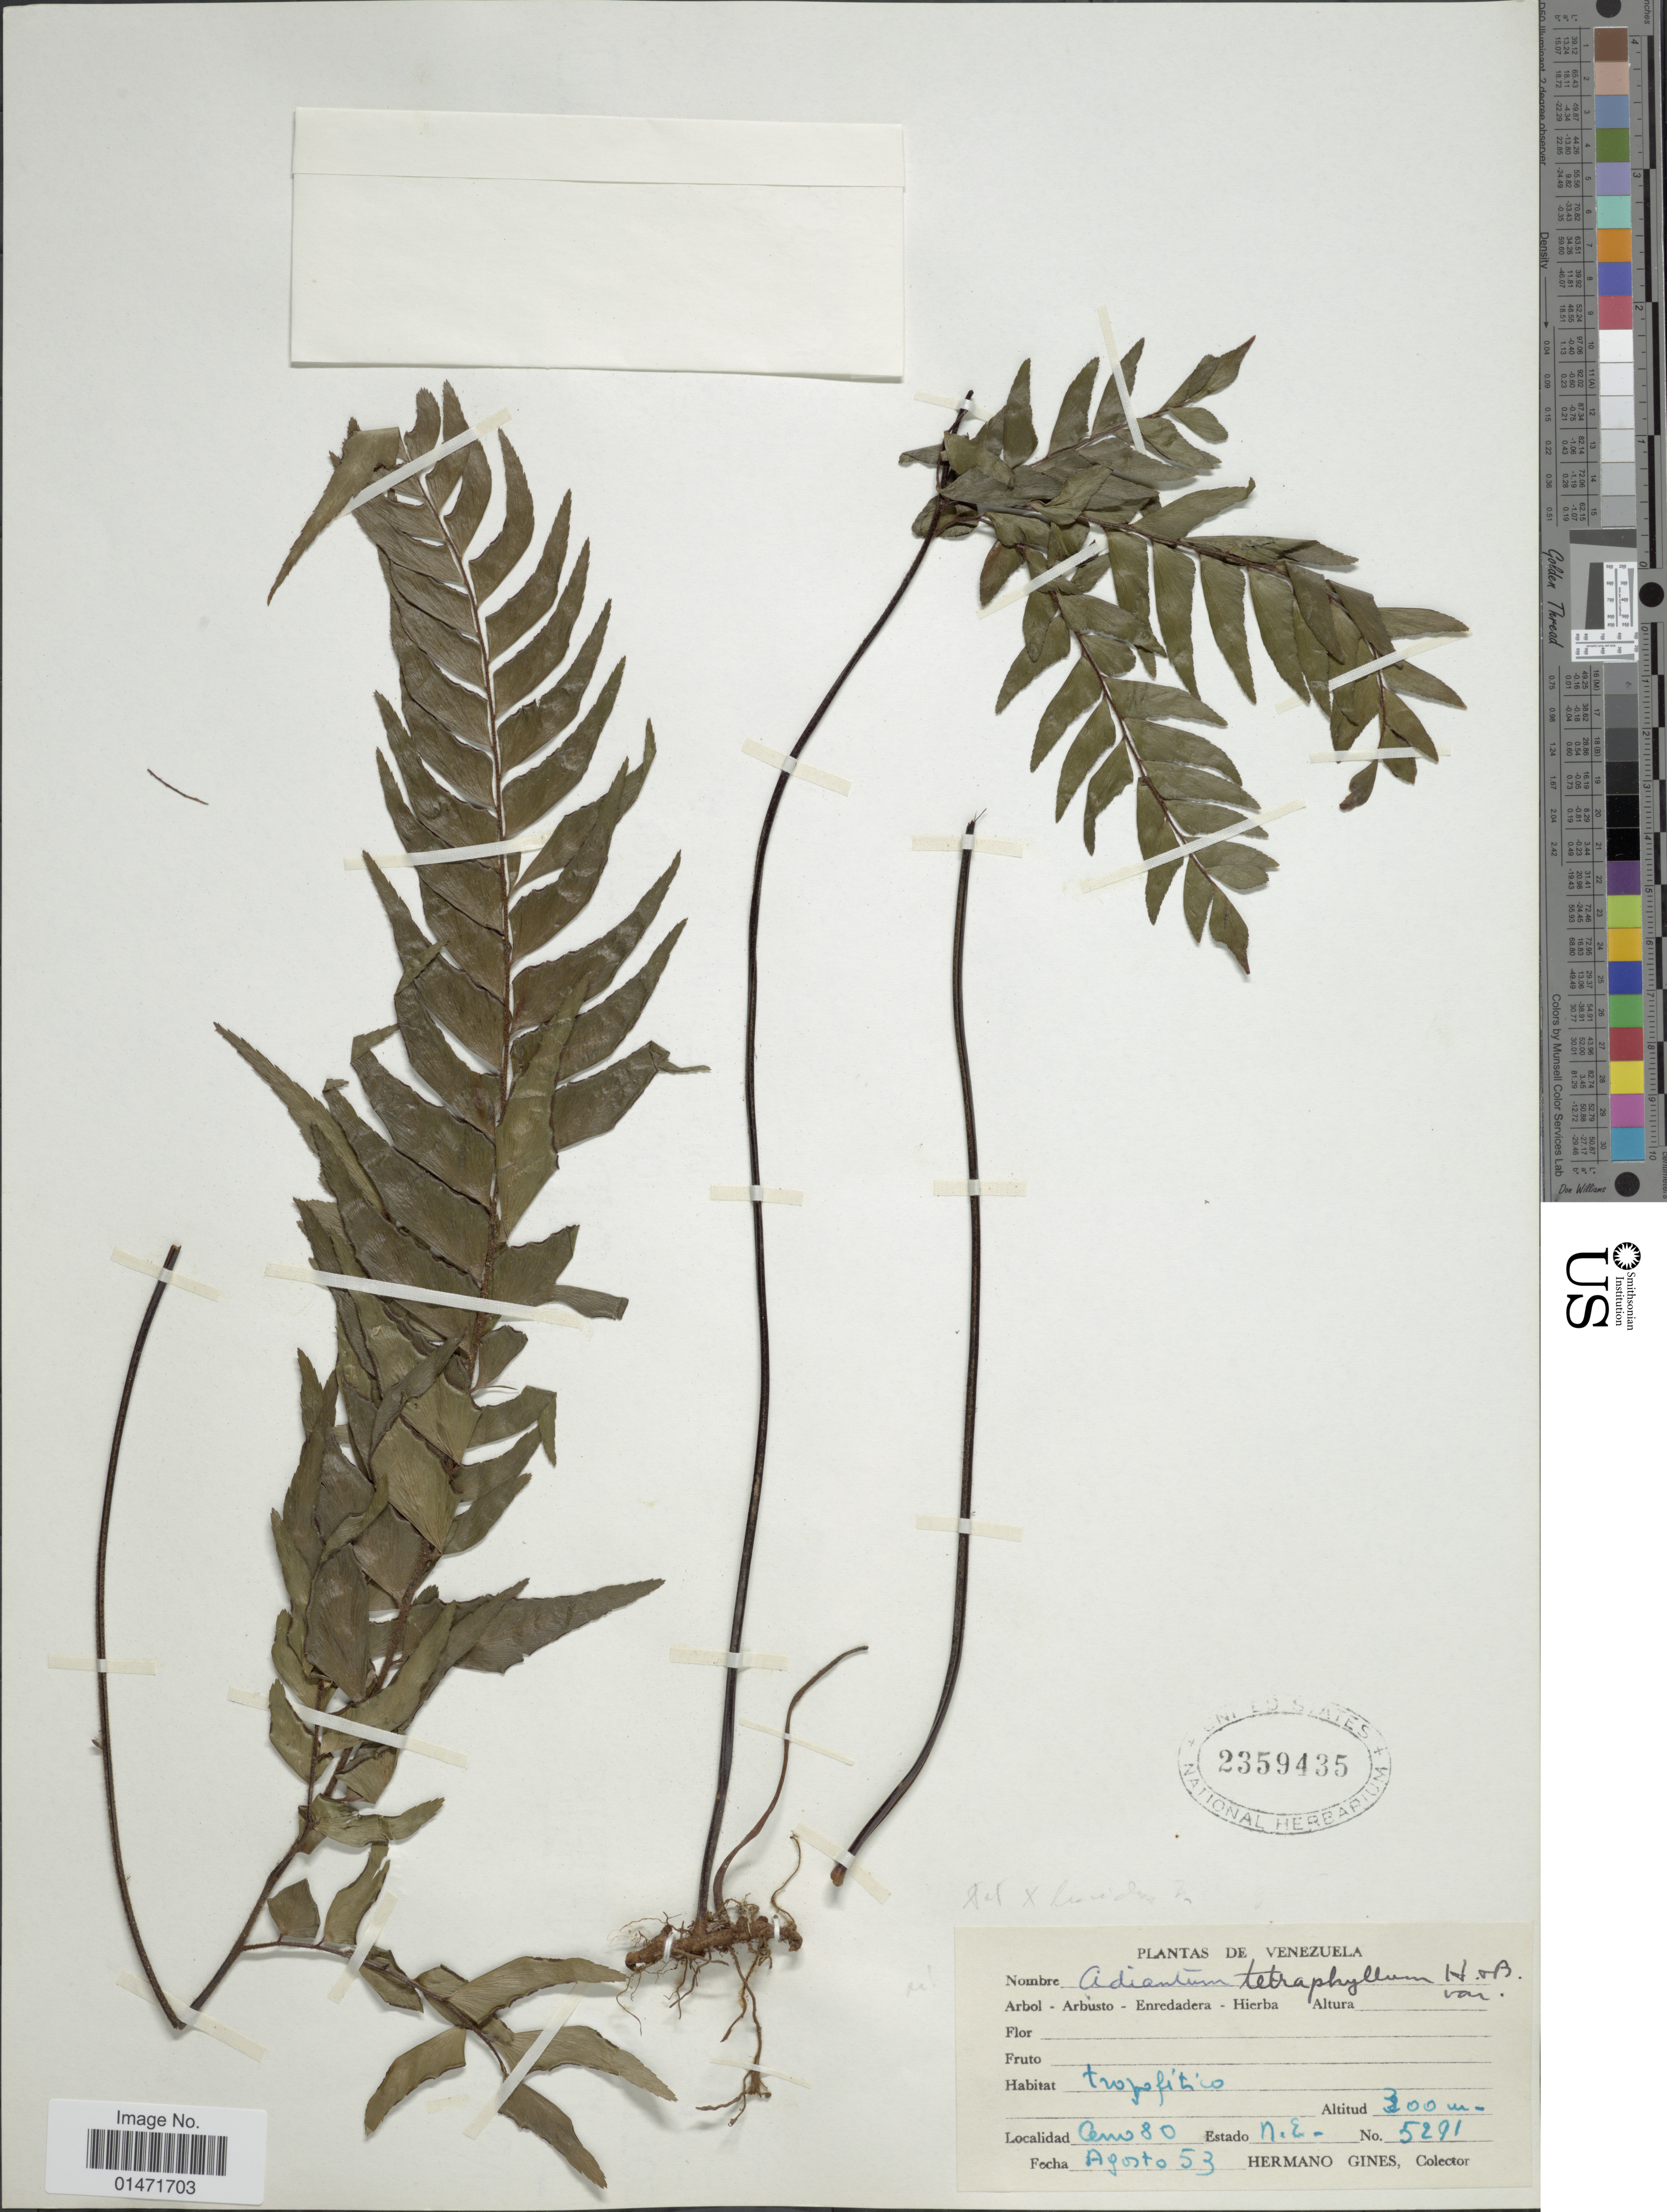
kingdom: Plantae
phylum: Tracheophyta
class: Polypodiopsida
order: Polypodiales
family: Pteridaceae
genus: Adiantum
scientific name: Adiantum tetraphyllum x A. villosum L.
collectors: Bro. Gines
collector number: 5291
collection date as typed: Transcribed d/m/y: /8/53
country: Venezuela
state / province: Nueva Esparta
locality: Cerro 80, Estado N.E. [State of Nueva Esparta]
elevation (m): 300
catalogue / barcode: US 2359435